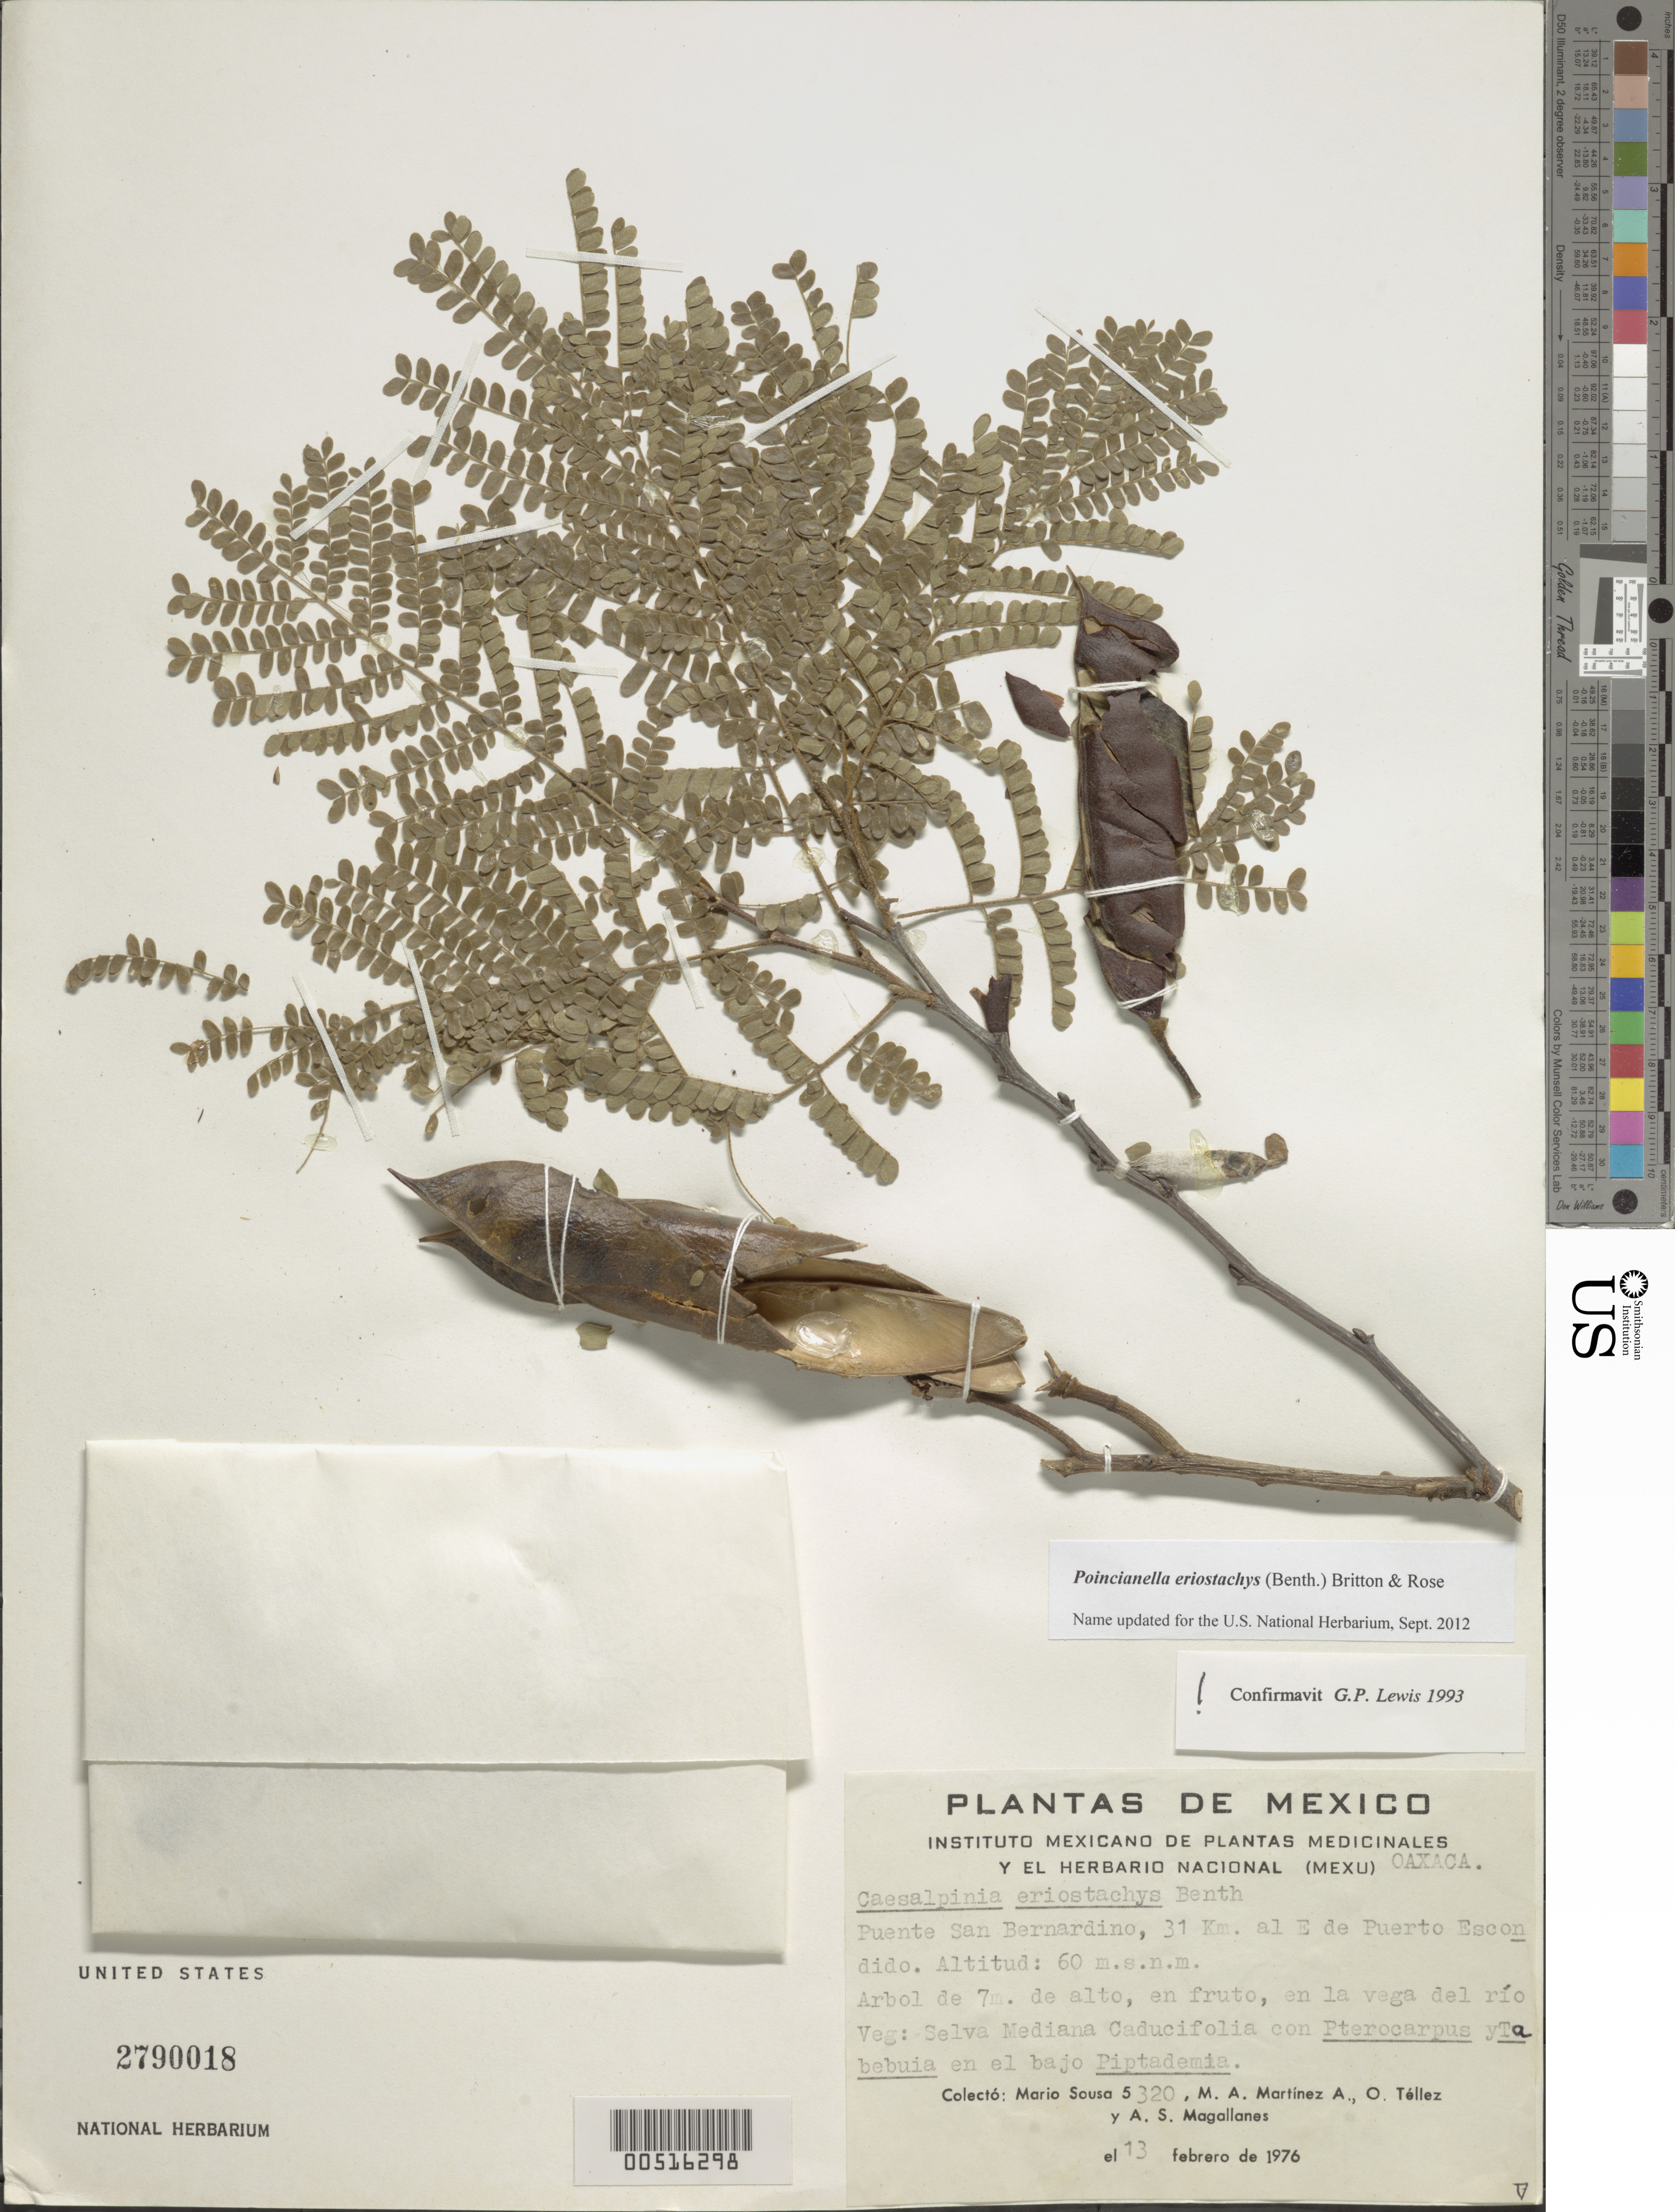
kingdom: Plantae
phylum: Tracheophyta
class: Magnoliopsida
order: Fabales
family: Fabaceae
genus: Cenostigma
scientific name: Cenostigma eriostachys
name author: (Benth.) Gagnon & G.P. Lewis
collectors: M. Sousa S., M. A. Martínez Alfaro, O. Téllez V. & A. Magallanes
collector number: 5320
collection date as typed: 13 Feb 1976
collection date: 1976-02-13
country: Mexico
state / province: Oaxaca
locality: Puente san bernardino, E of puerto escondido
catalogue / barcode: US 2790018